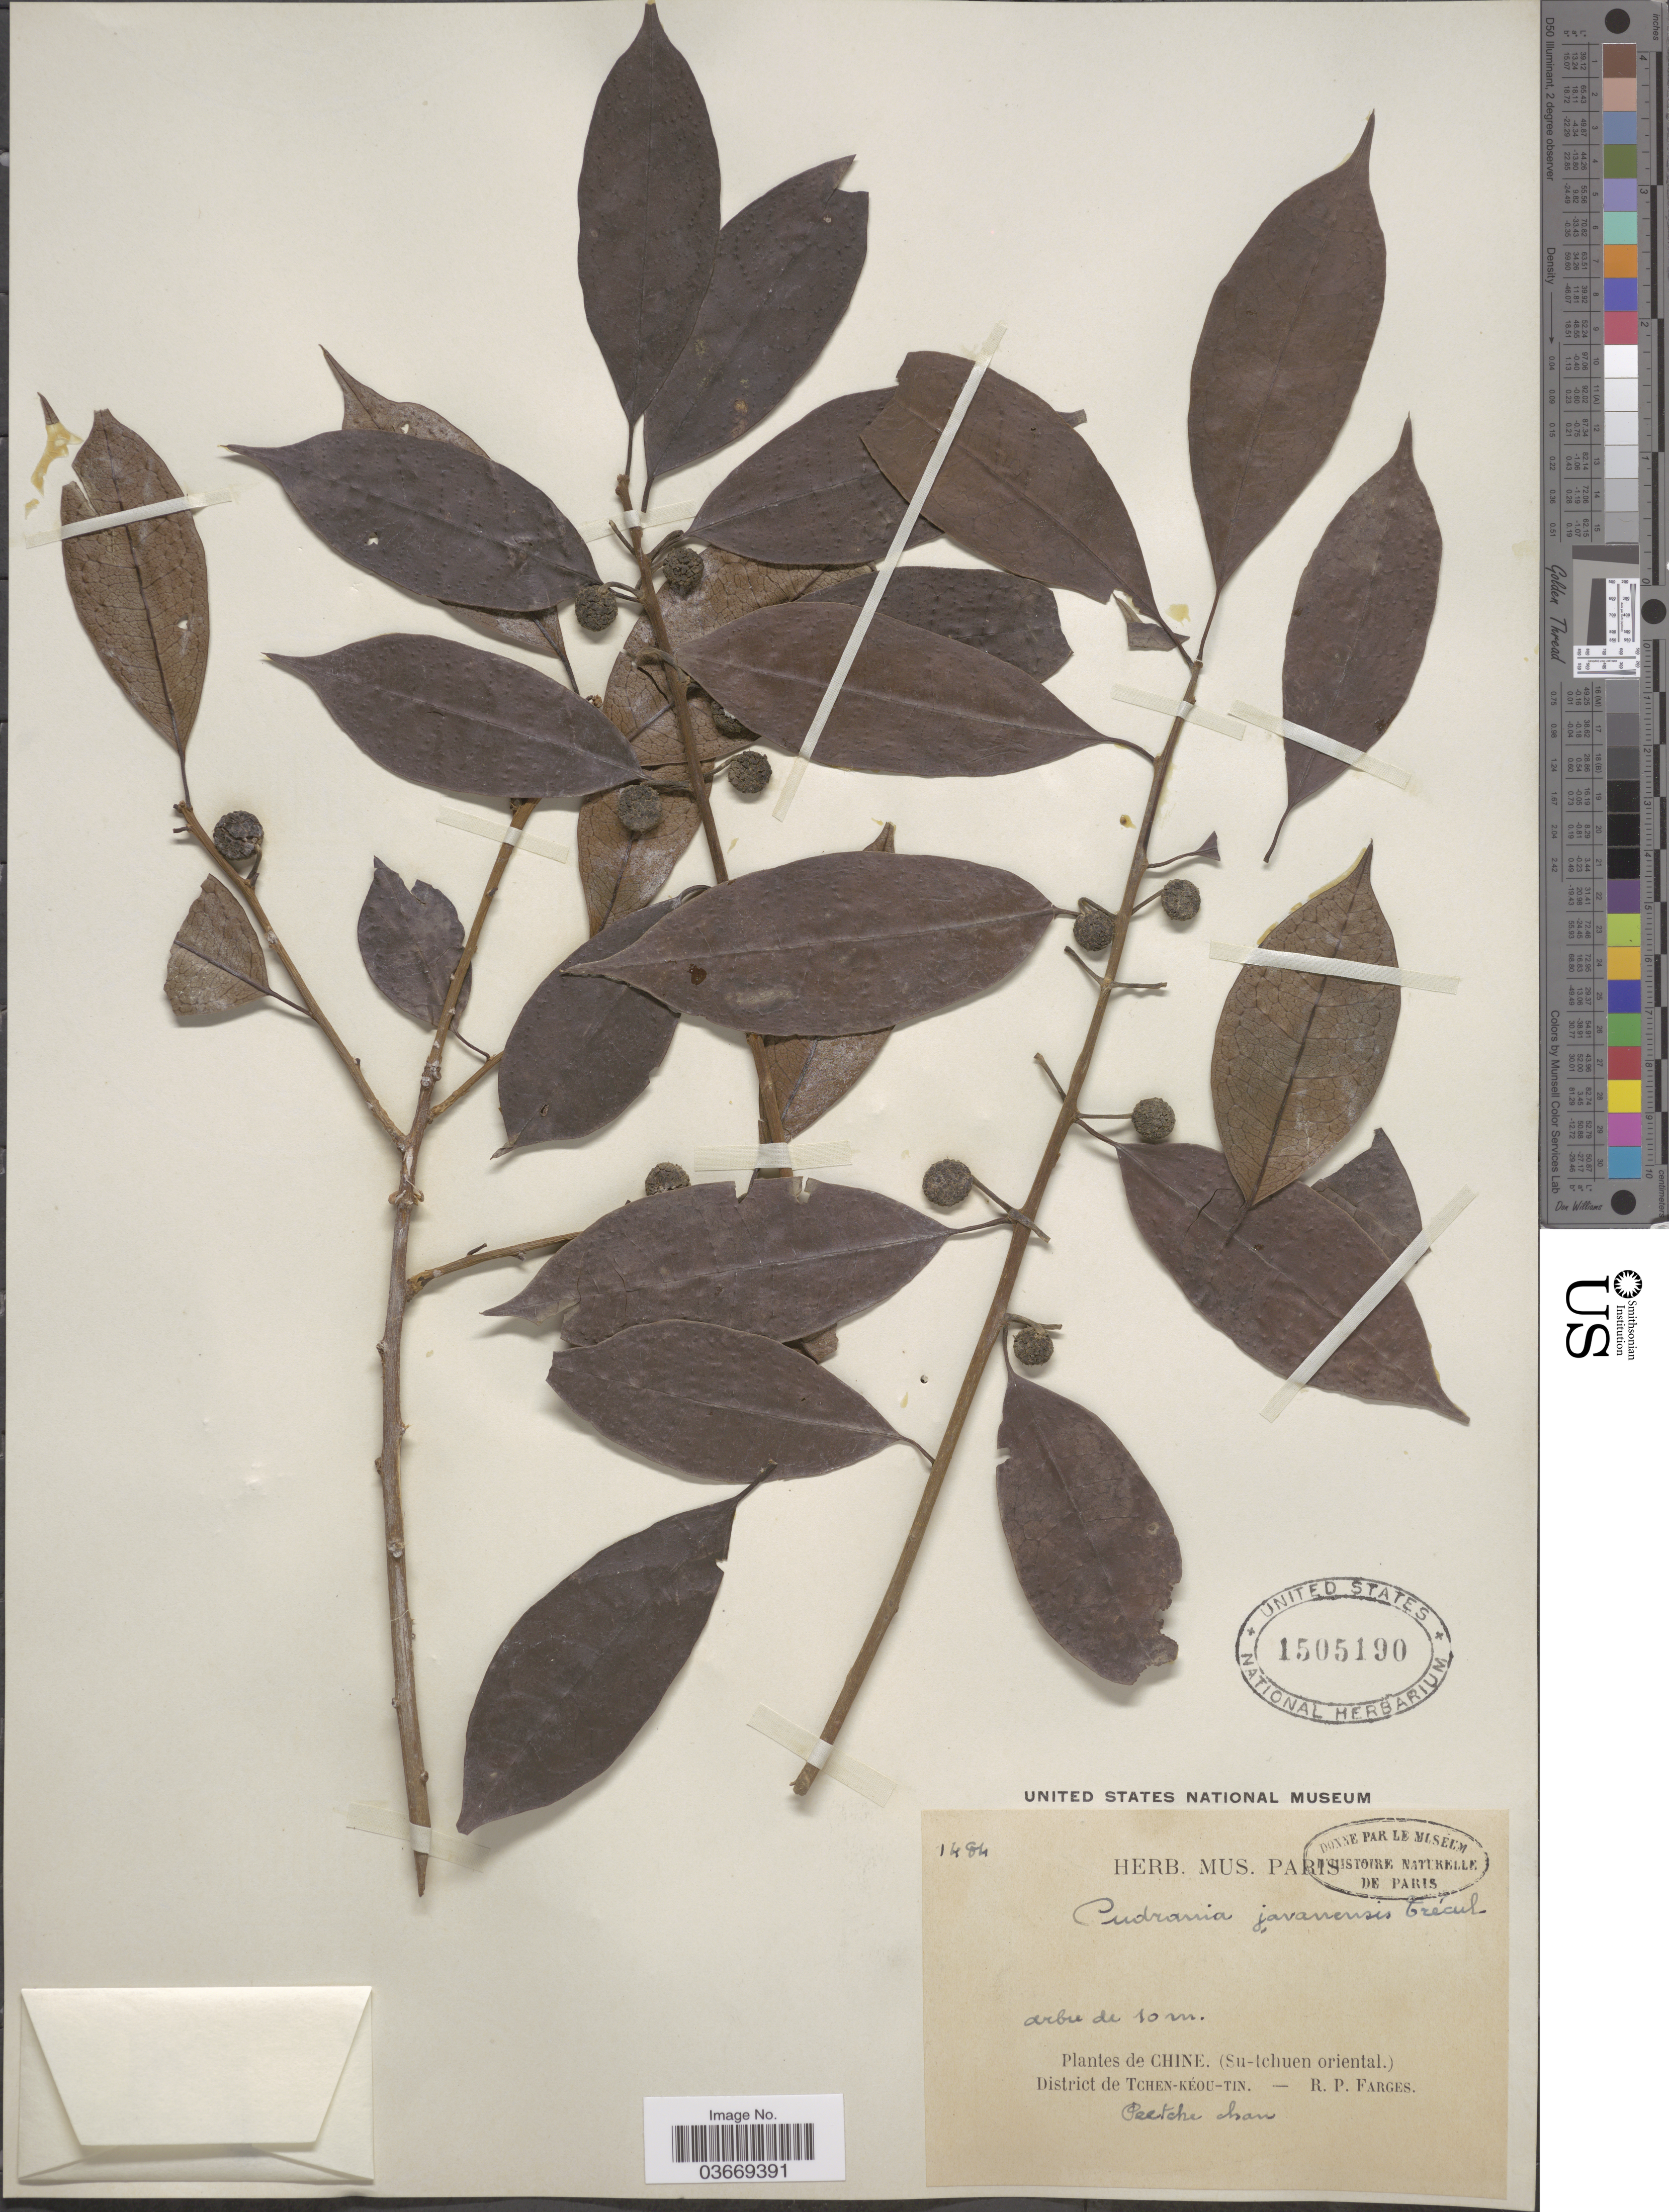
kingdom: Plantae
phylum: Tracheophyta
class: Magnoliopsida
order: Rosales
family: Moraceae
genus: Maclura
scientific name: Maclura cochinchinensis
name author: (Lour.) Corner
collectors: R. Farges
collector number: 1484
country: China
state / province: Sichuan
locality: Su-tchuen oriental. District de Tchen-Kéou-Tin. Peetche* chan.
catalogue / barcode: US 1505190